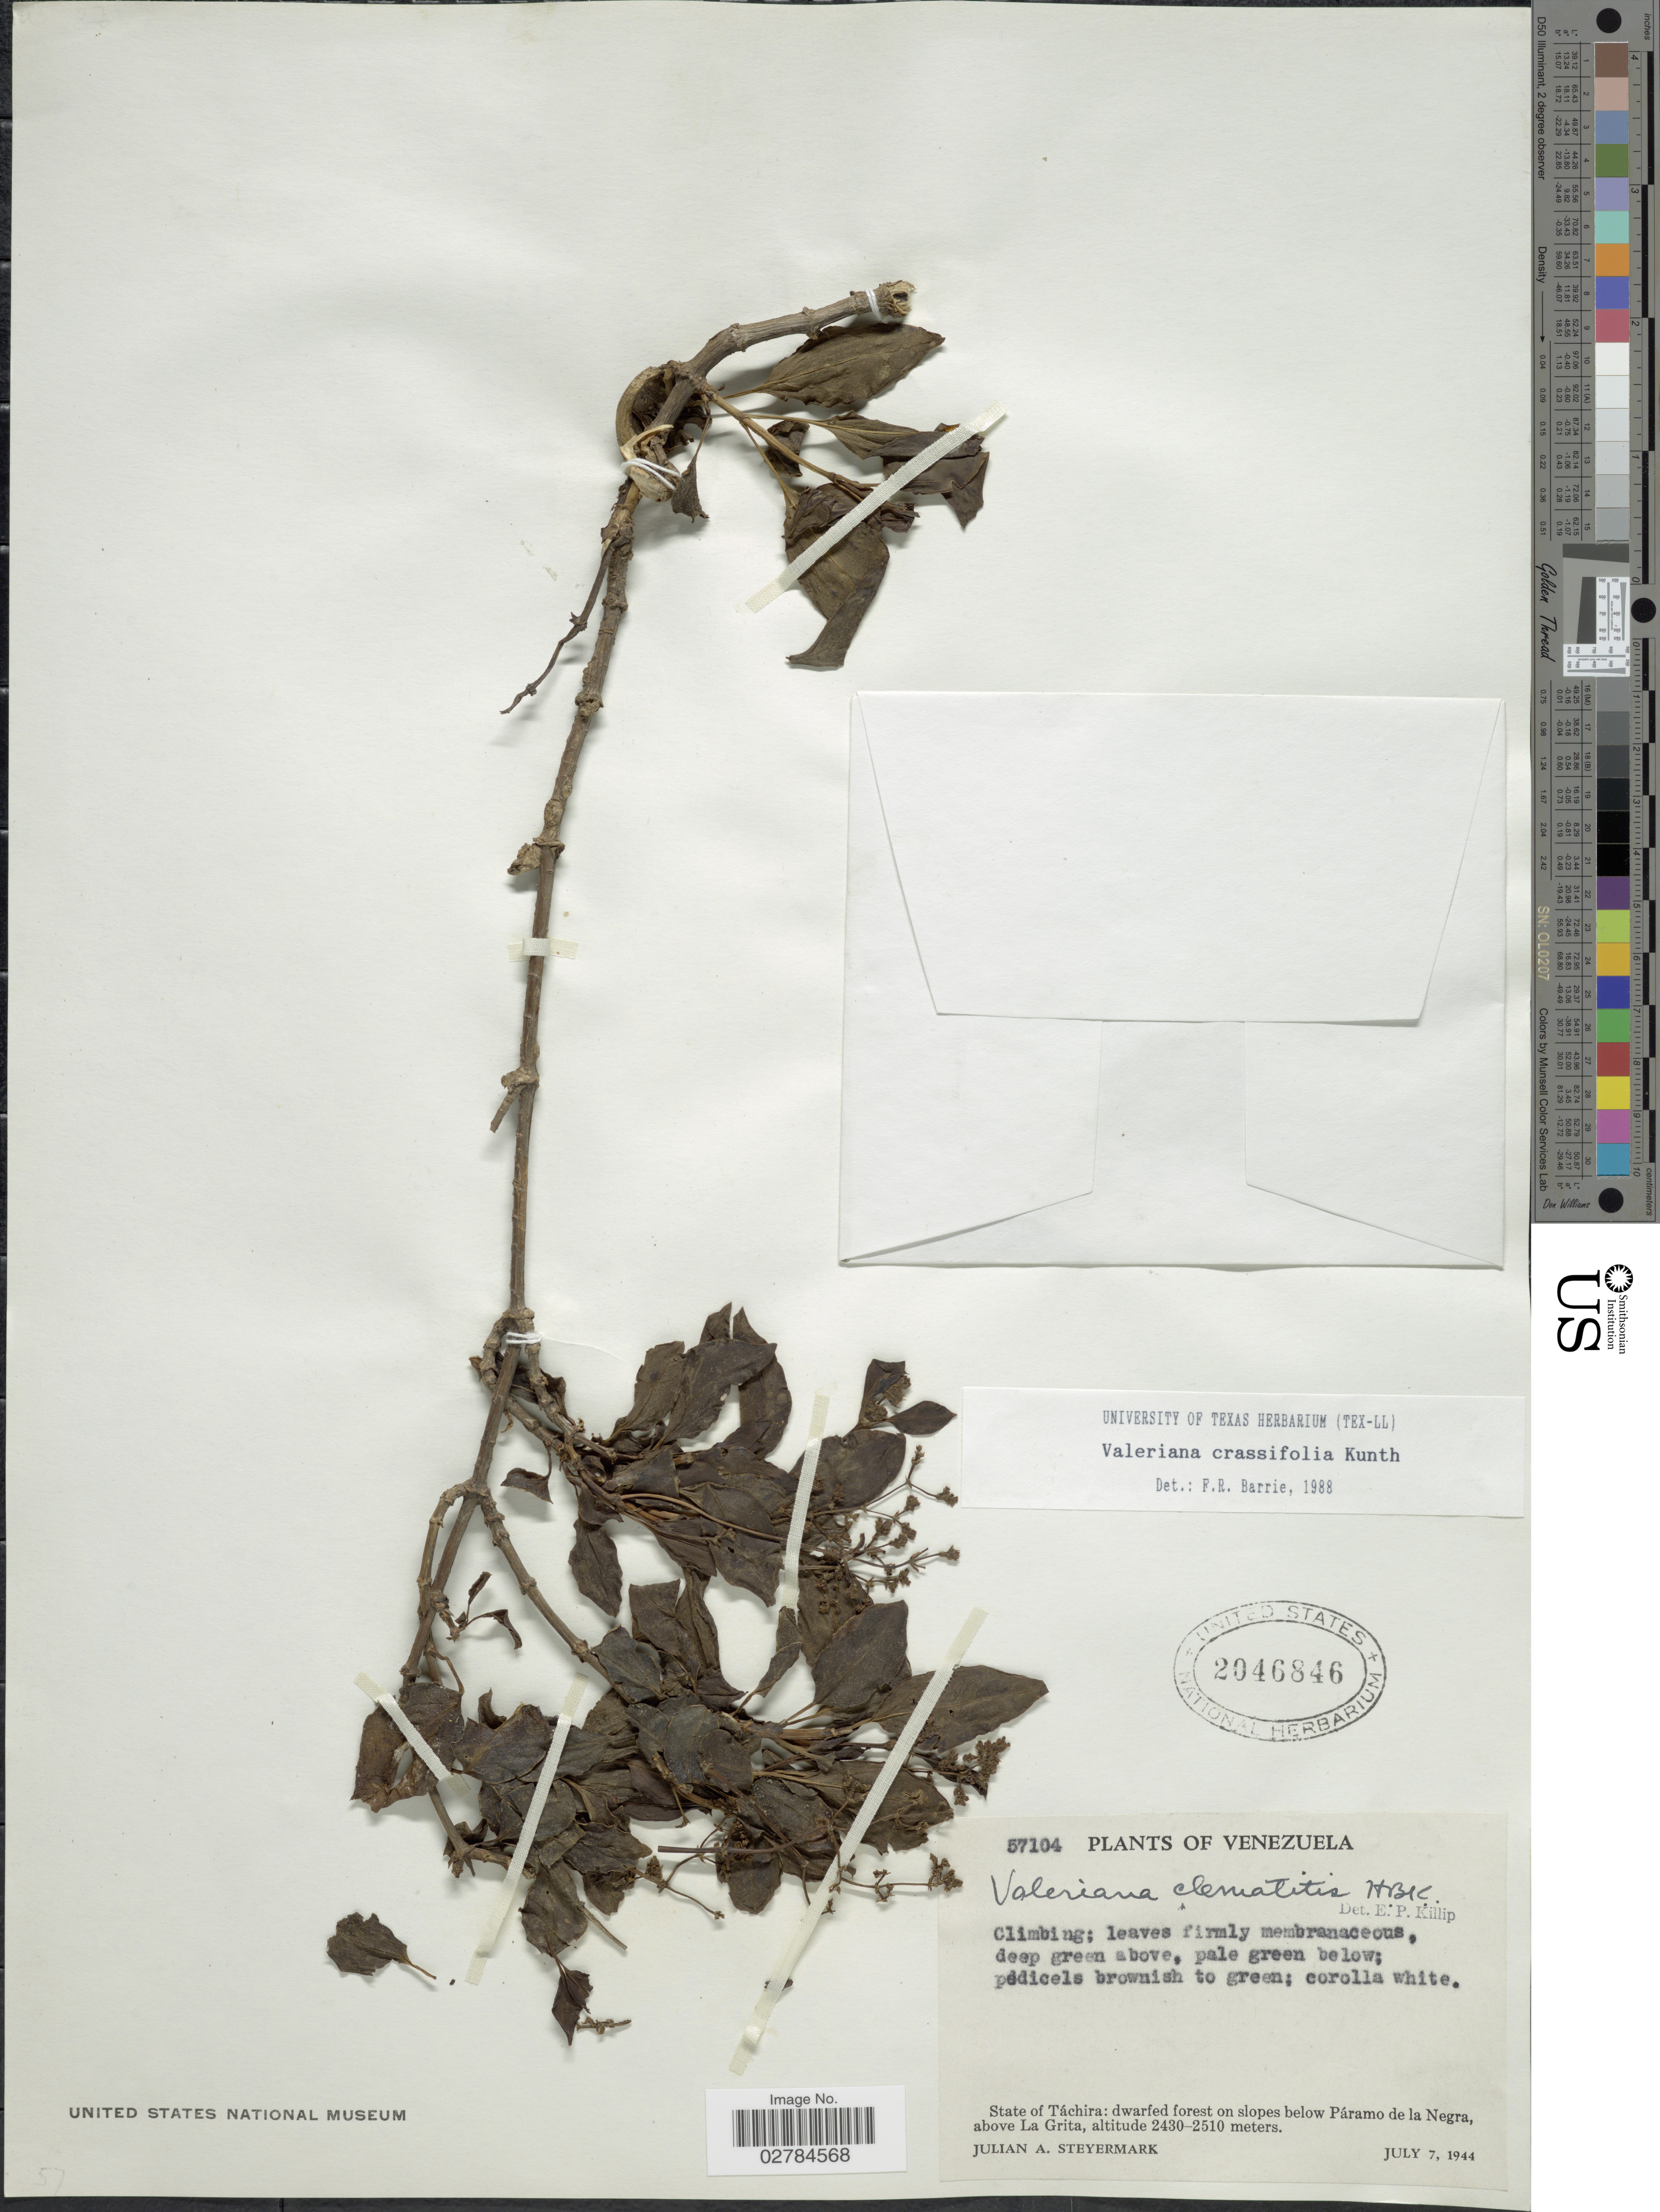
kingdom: Plantae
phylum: Tracheophyta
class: Magnoliopsida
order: Dipsacales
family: Caprifoliaceae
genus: Valeriana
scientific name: Valeriana crassifolia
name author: Kunth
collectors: J. Steyermark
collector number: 57104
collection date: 1944-07-07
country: Venezuela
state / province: Tachira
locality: Dwarfed forest on slopes below Páramo de la Negra, above La Grita.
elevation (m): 2430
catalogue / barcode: US 2046846